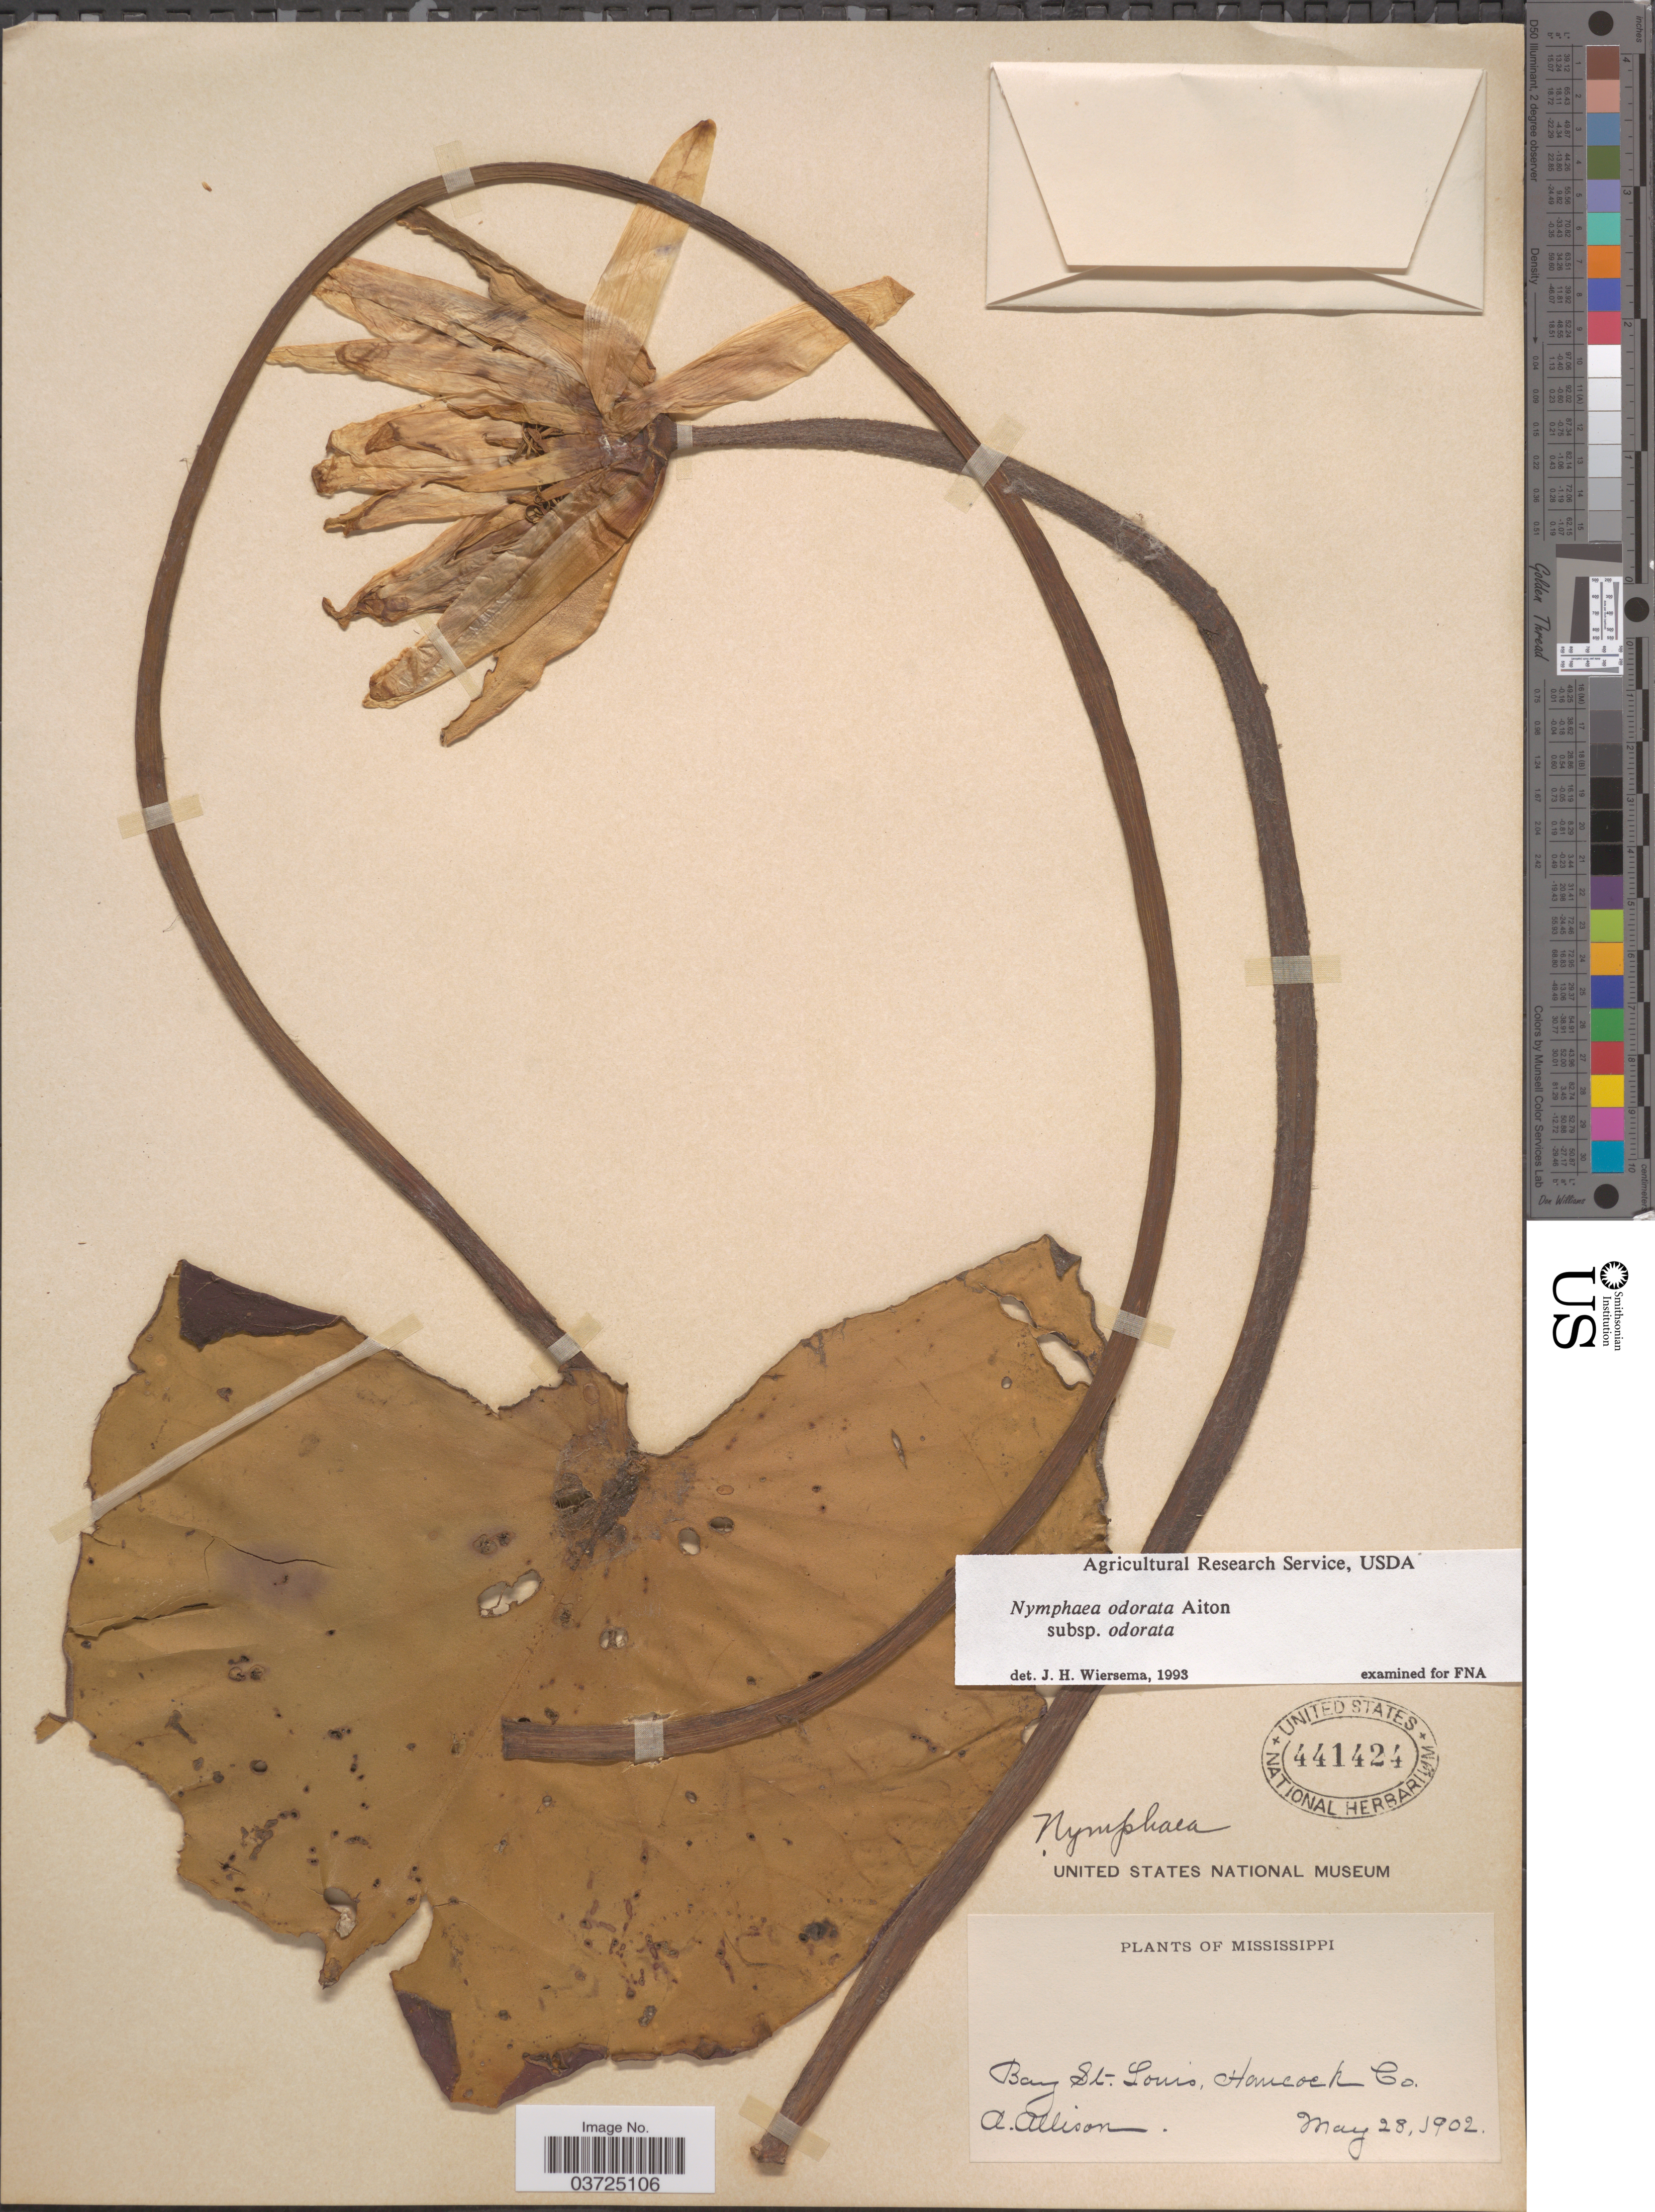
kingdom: Plantae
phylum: Tracheophyta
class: Magnoliopsida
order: Nymphaeales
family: Nymphaeaceae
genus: Nymphaea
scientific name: Nymphaea odorata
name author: Aiton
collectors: A. Allison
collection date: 1902-05-28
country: United States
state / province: Mississippi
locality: Bay St. Louis, Hancock Co.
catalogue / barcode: US 441424